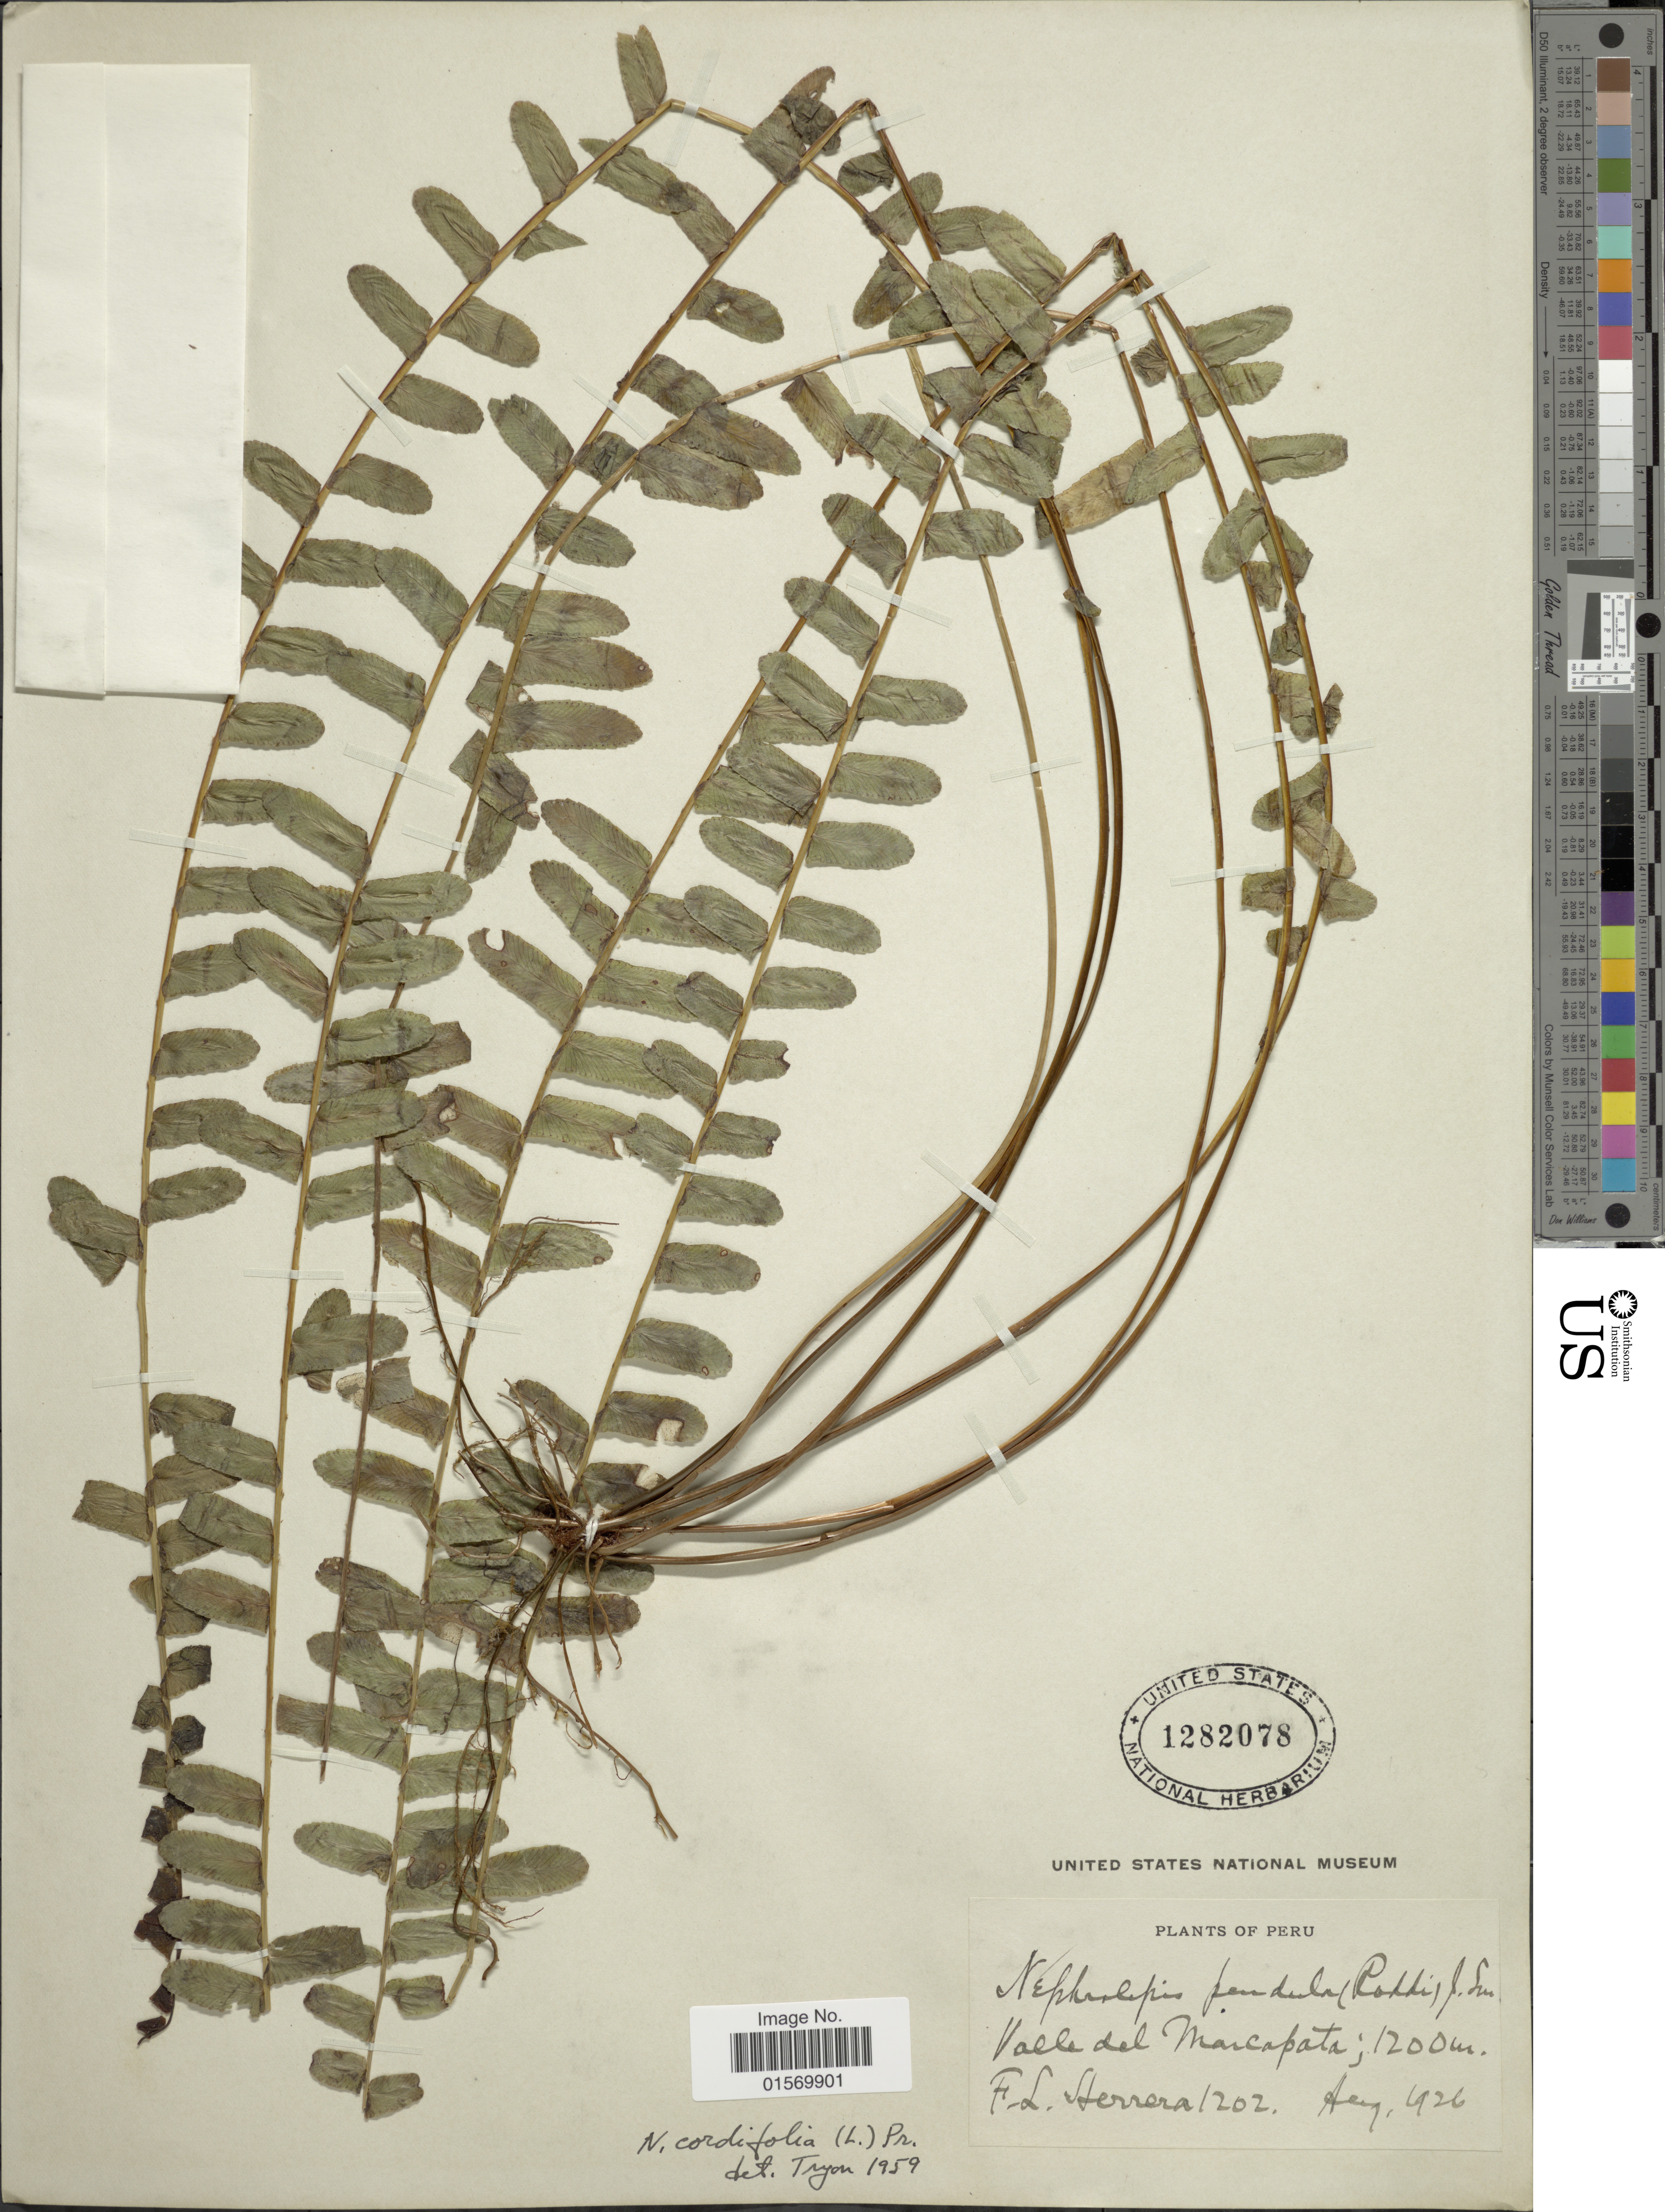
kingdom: Plantae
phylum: Tracheophyta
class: Polypodiopsida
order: Polypodiales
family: Nephrolepidaceae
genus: Nephrolepis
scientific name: Nephrolepis pendula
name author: (Raddi) J. Sm.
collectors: F. L. Herrera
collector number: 1202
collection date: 1926-08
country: Peru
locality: Valle del Maicapata.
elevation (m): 1200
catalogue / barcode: US 1282078